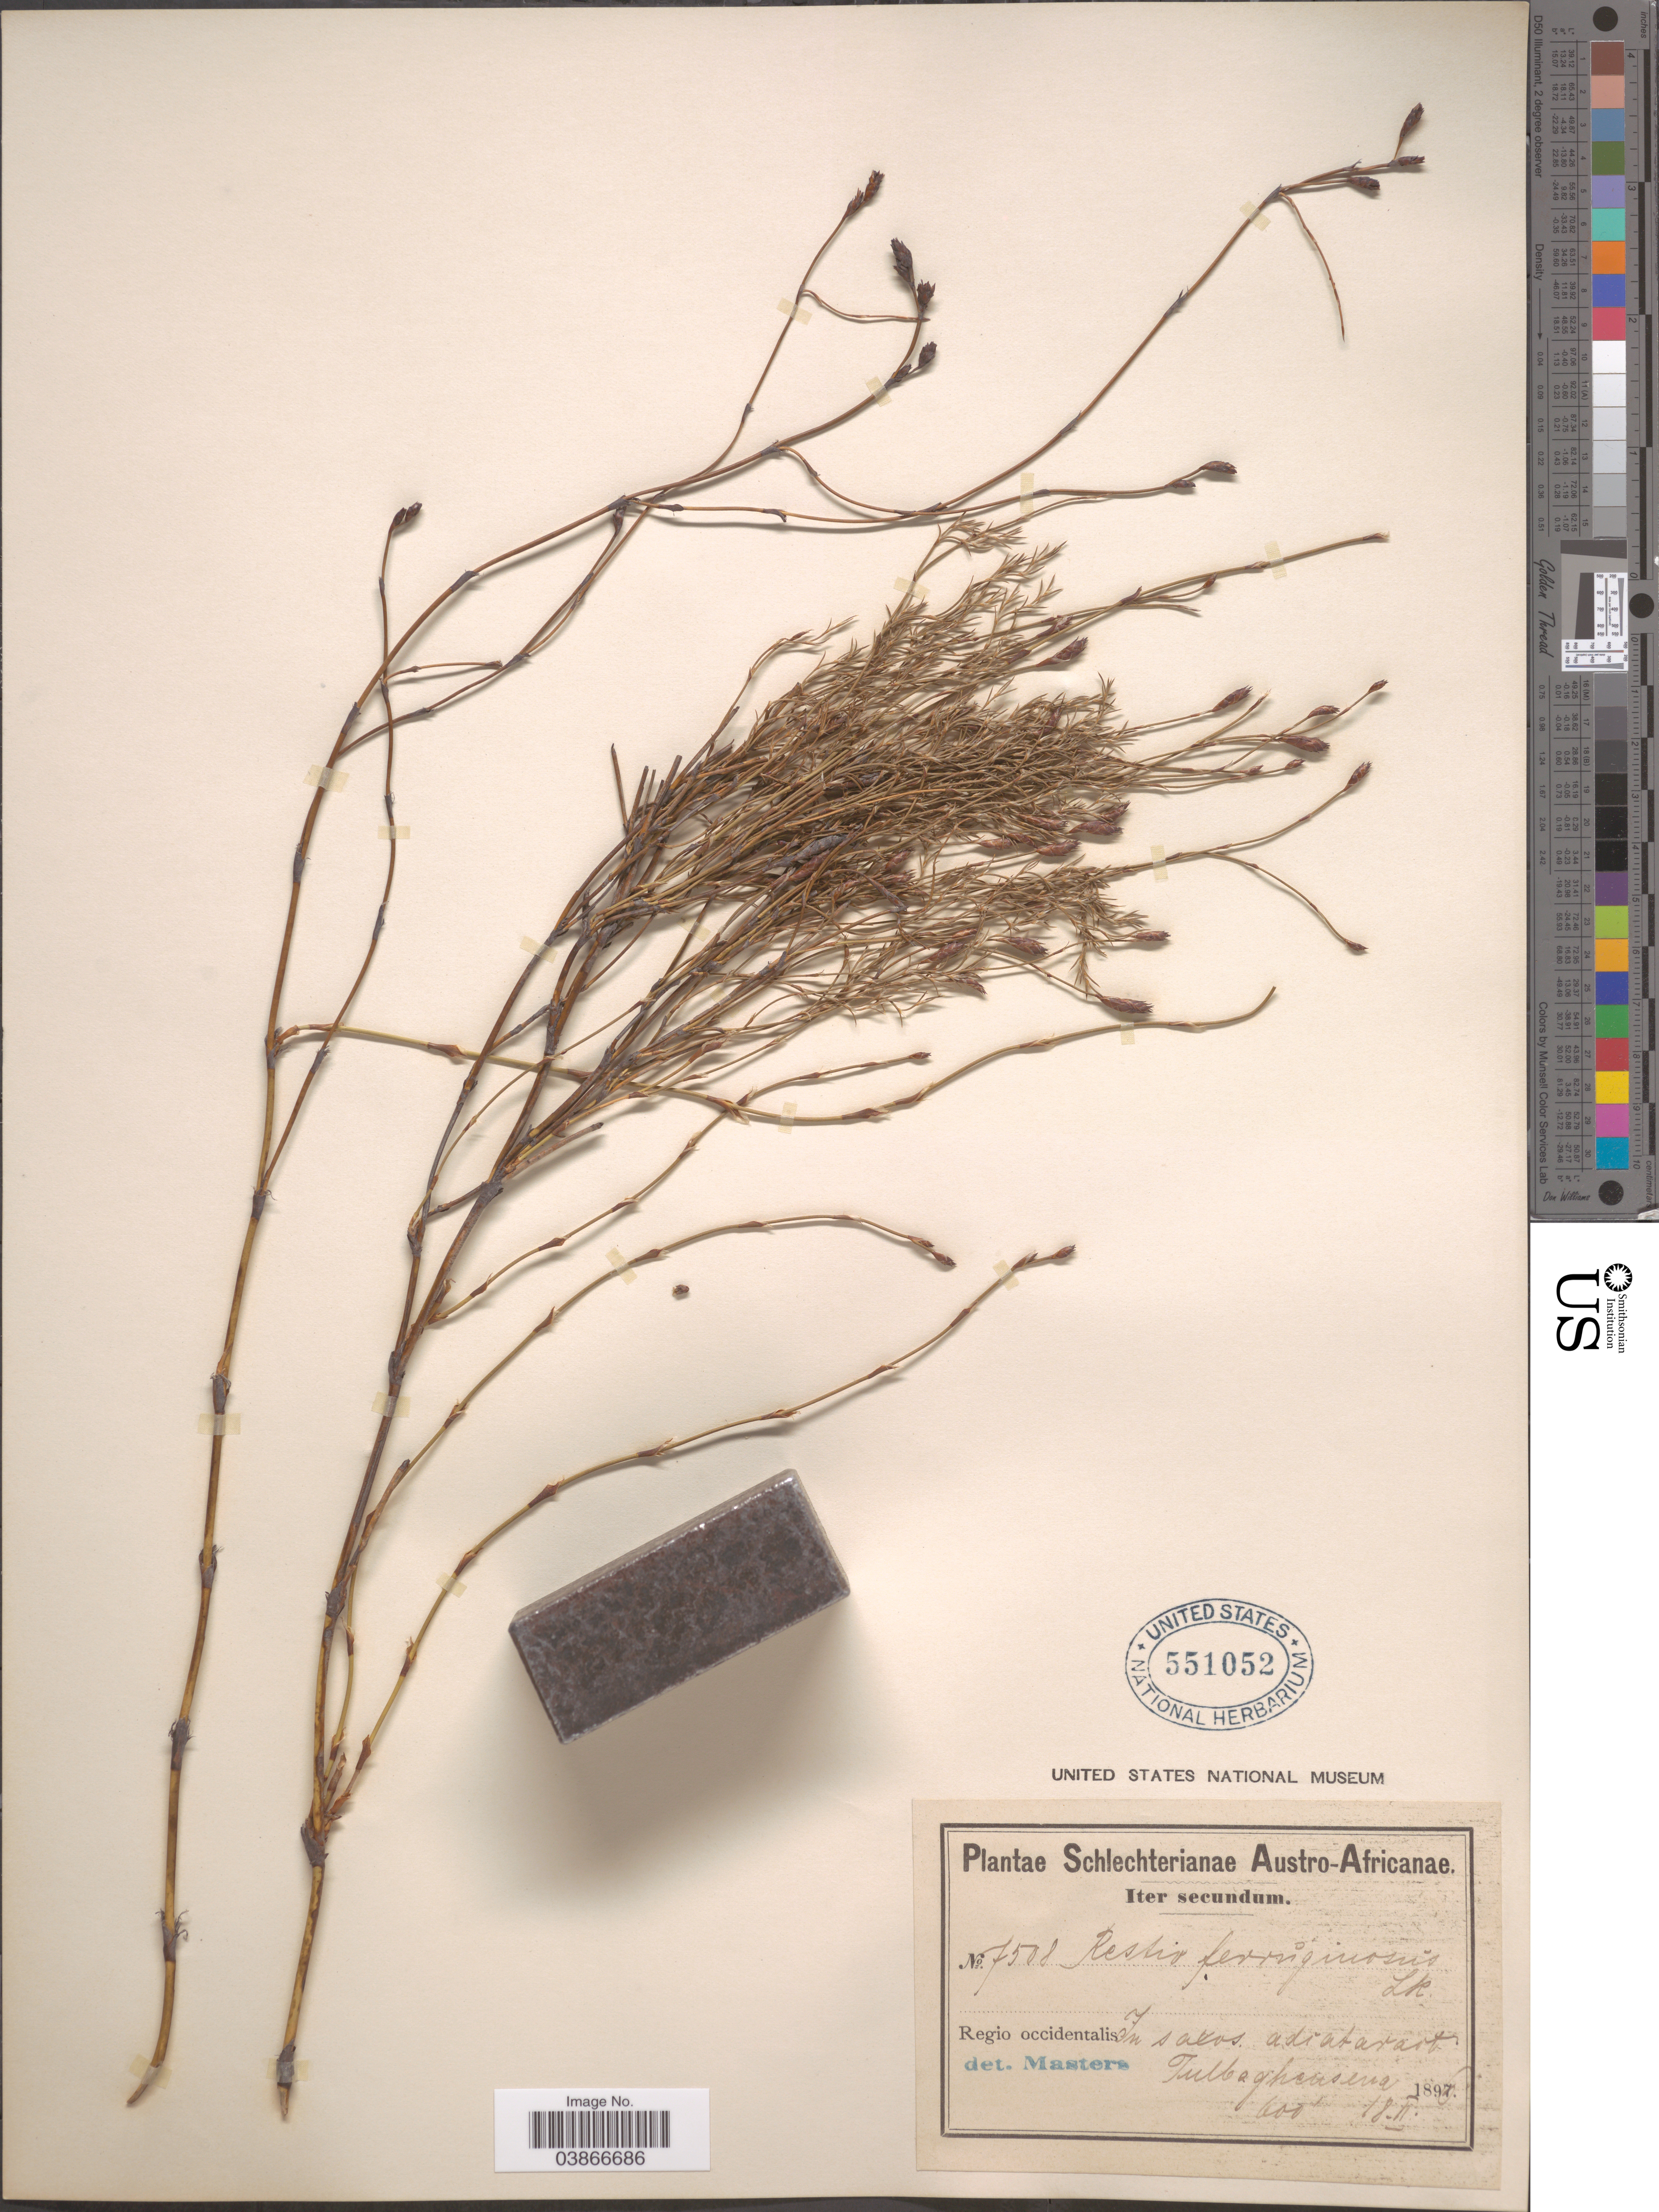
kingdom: Plantae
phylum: Tracheophyta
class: Liliopsida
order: Poales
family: Restionaceae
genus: Restio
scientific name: Restio ferrugineus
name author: Link ex Kunth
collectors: Schlechter, --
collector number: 7508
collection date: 1896-02-18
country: South Africa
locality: Austro-Africanæ. Regio occidentalis In saxos adiatarart Tulbaghensena.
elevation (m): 183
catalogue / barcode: US 551052